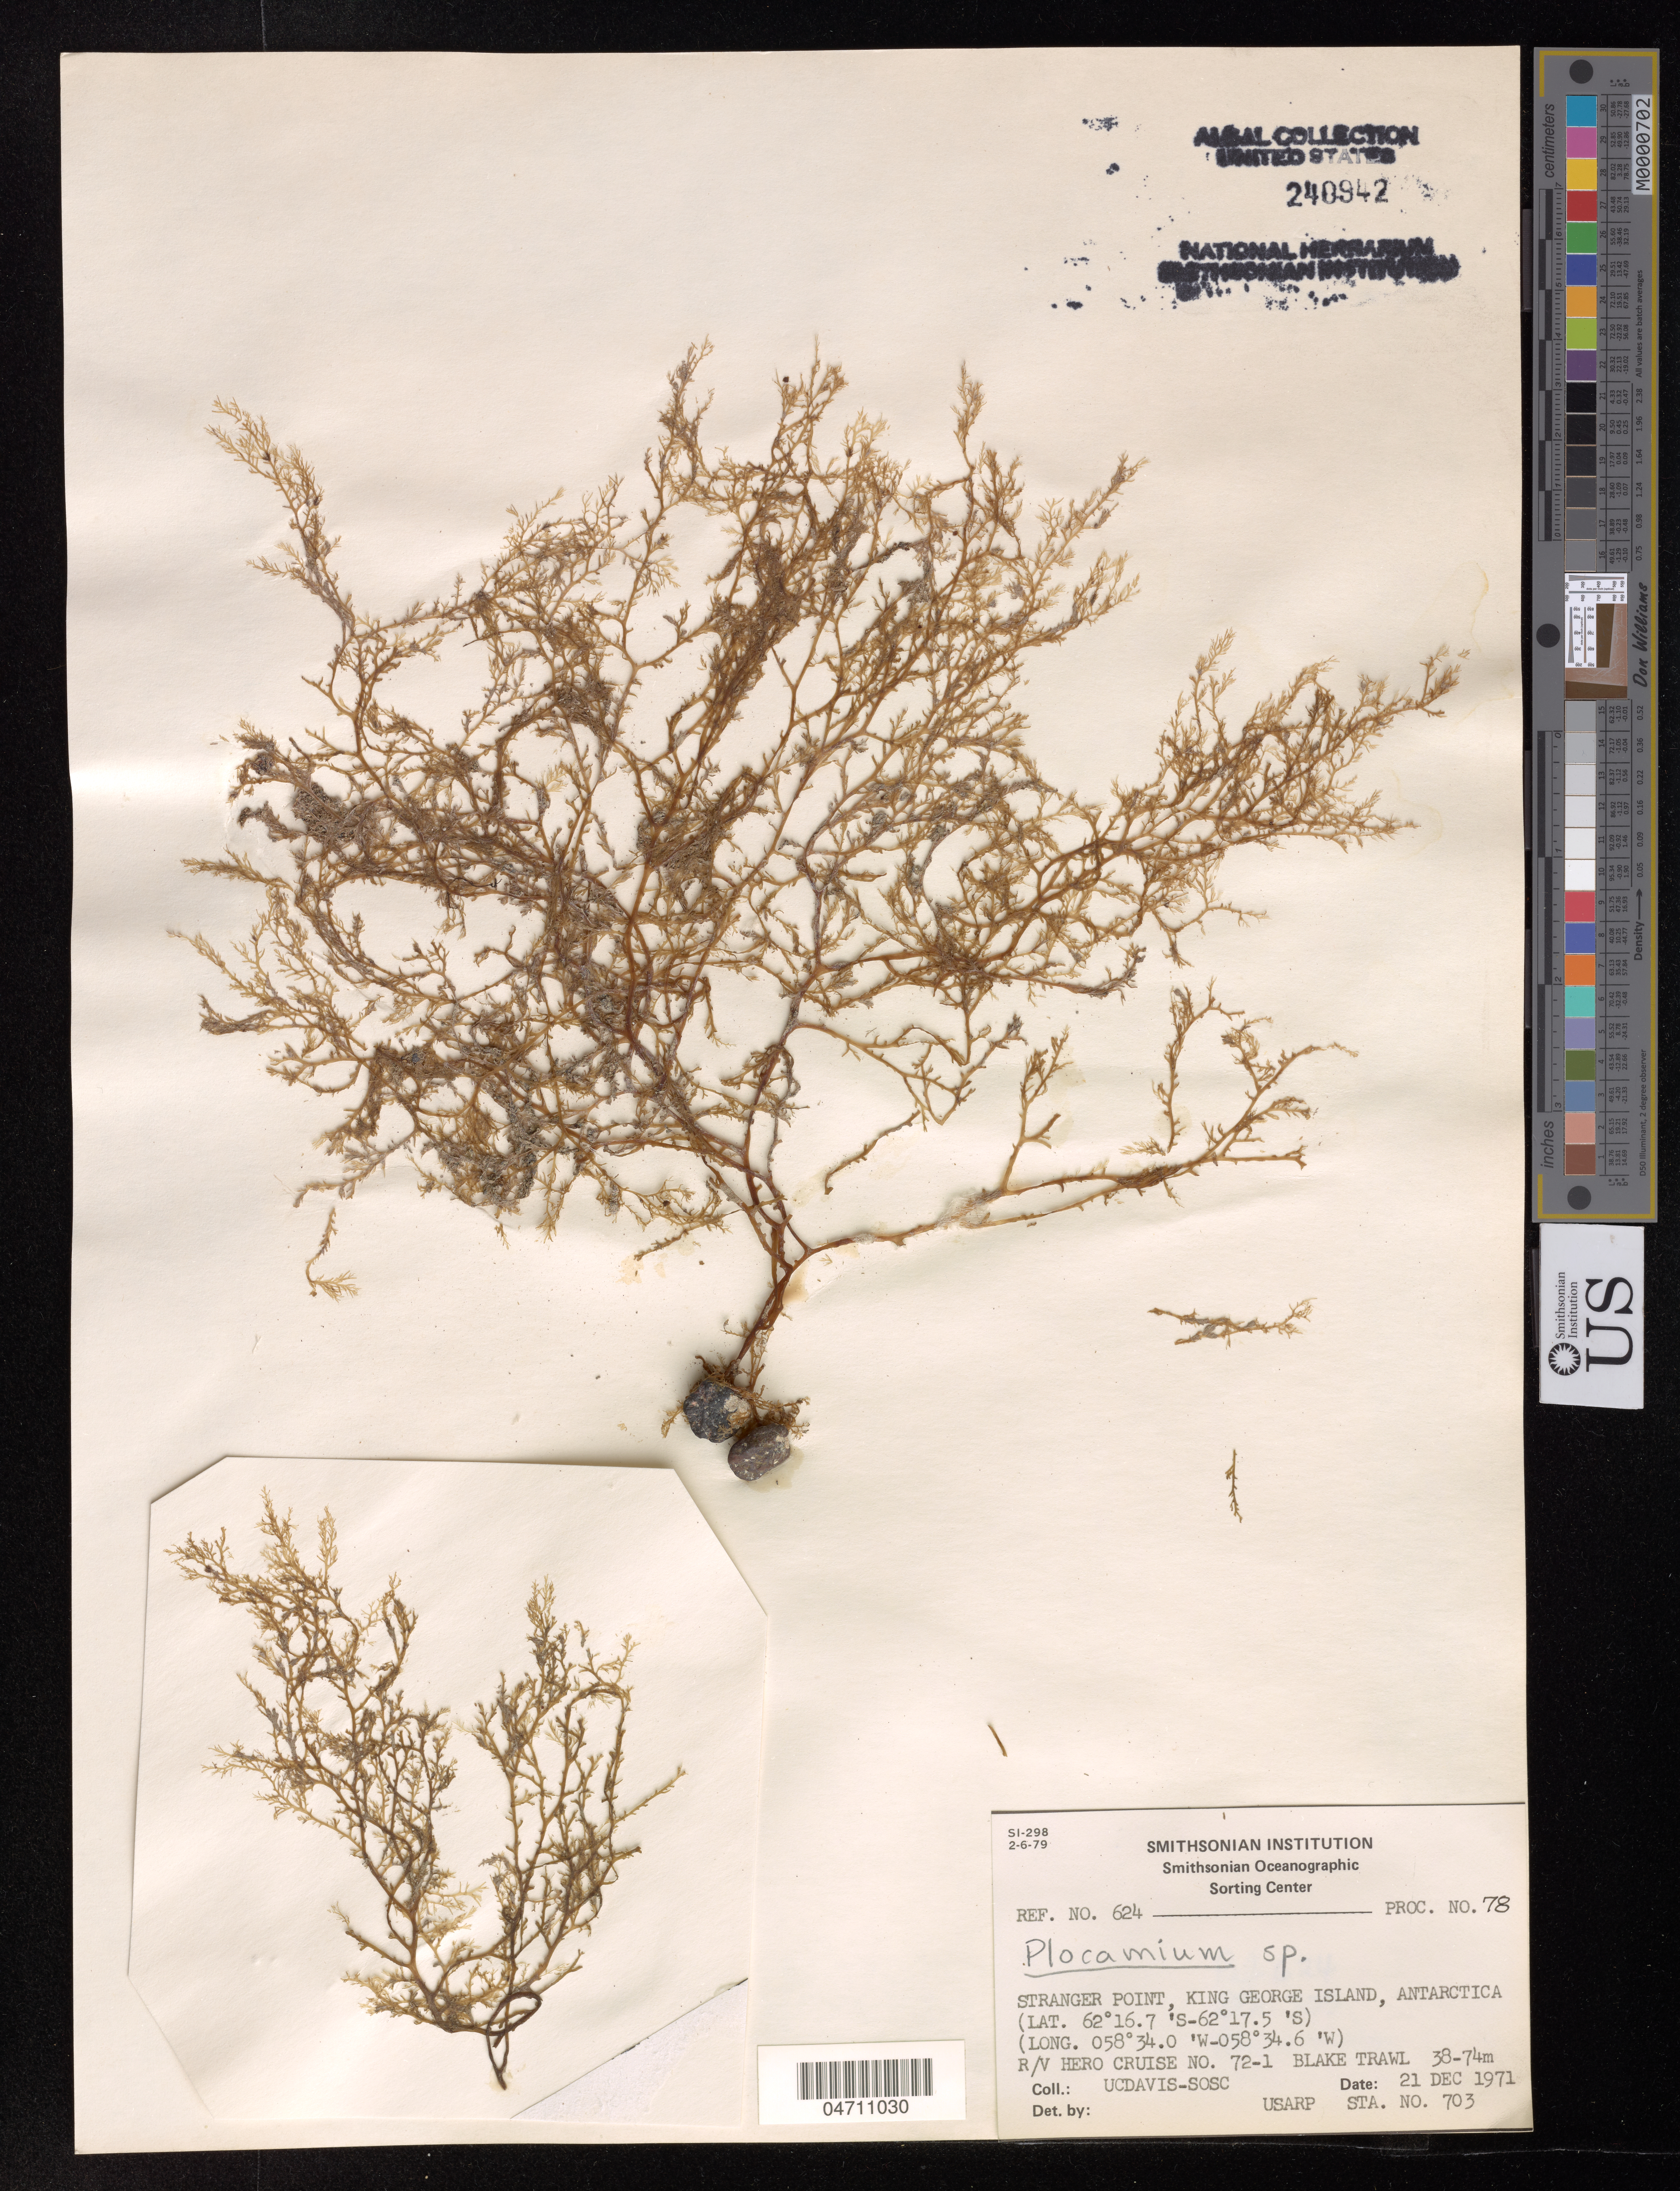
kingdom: Plantae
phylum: Rhodophyta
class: Florideophyceae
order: Plocamiales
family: Plocamiaceae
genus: Plocamium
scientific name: Plocamium sp.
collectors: UC Davis-SOSC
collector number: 624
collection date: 1971-12-21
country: Antarctica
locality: Stranger Point, King George Island.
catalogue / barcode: US 240942